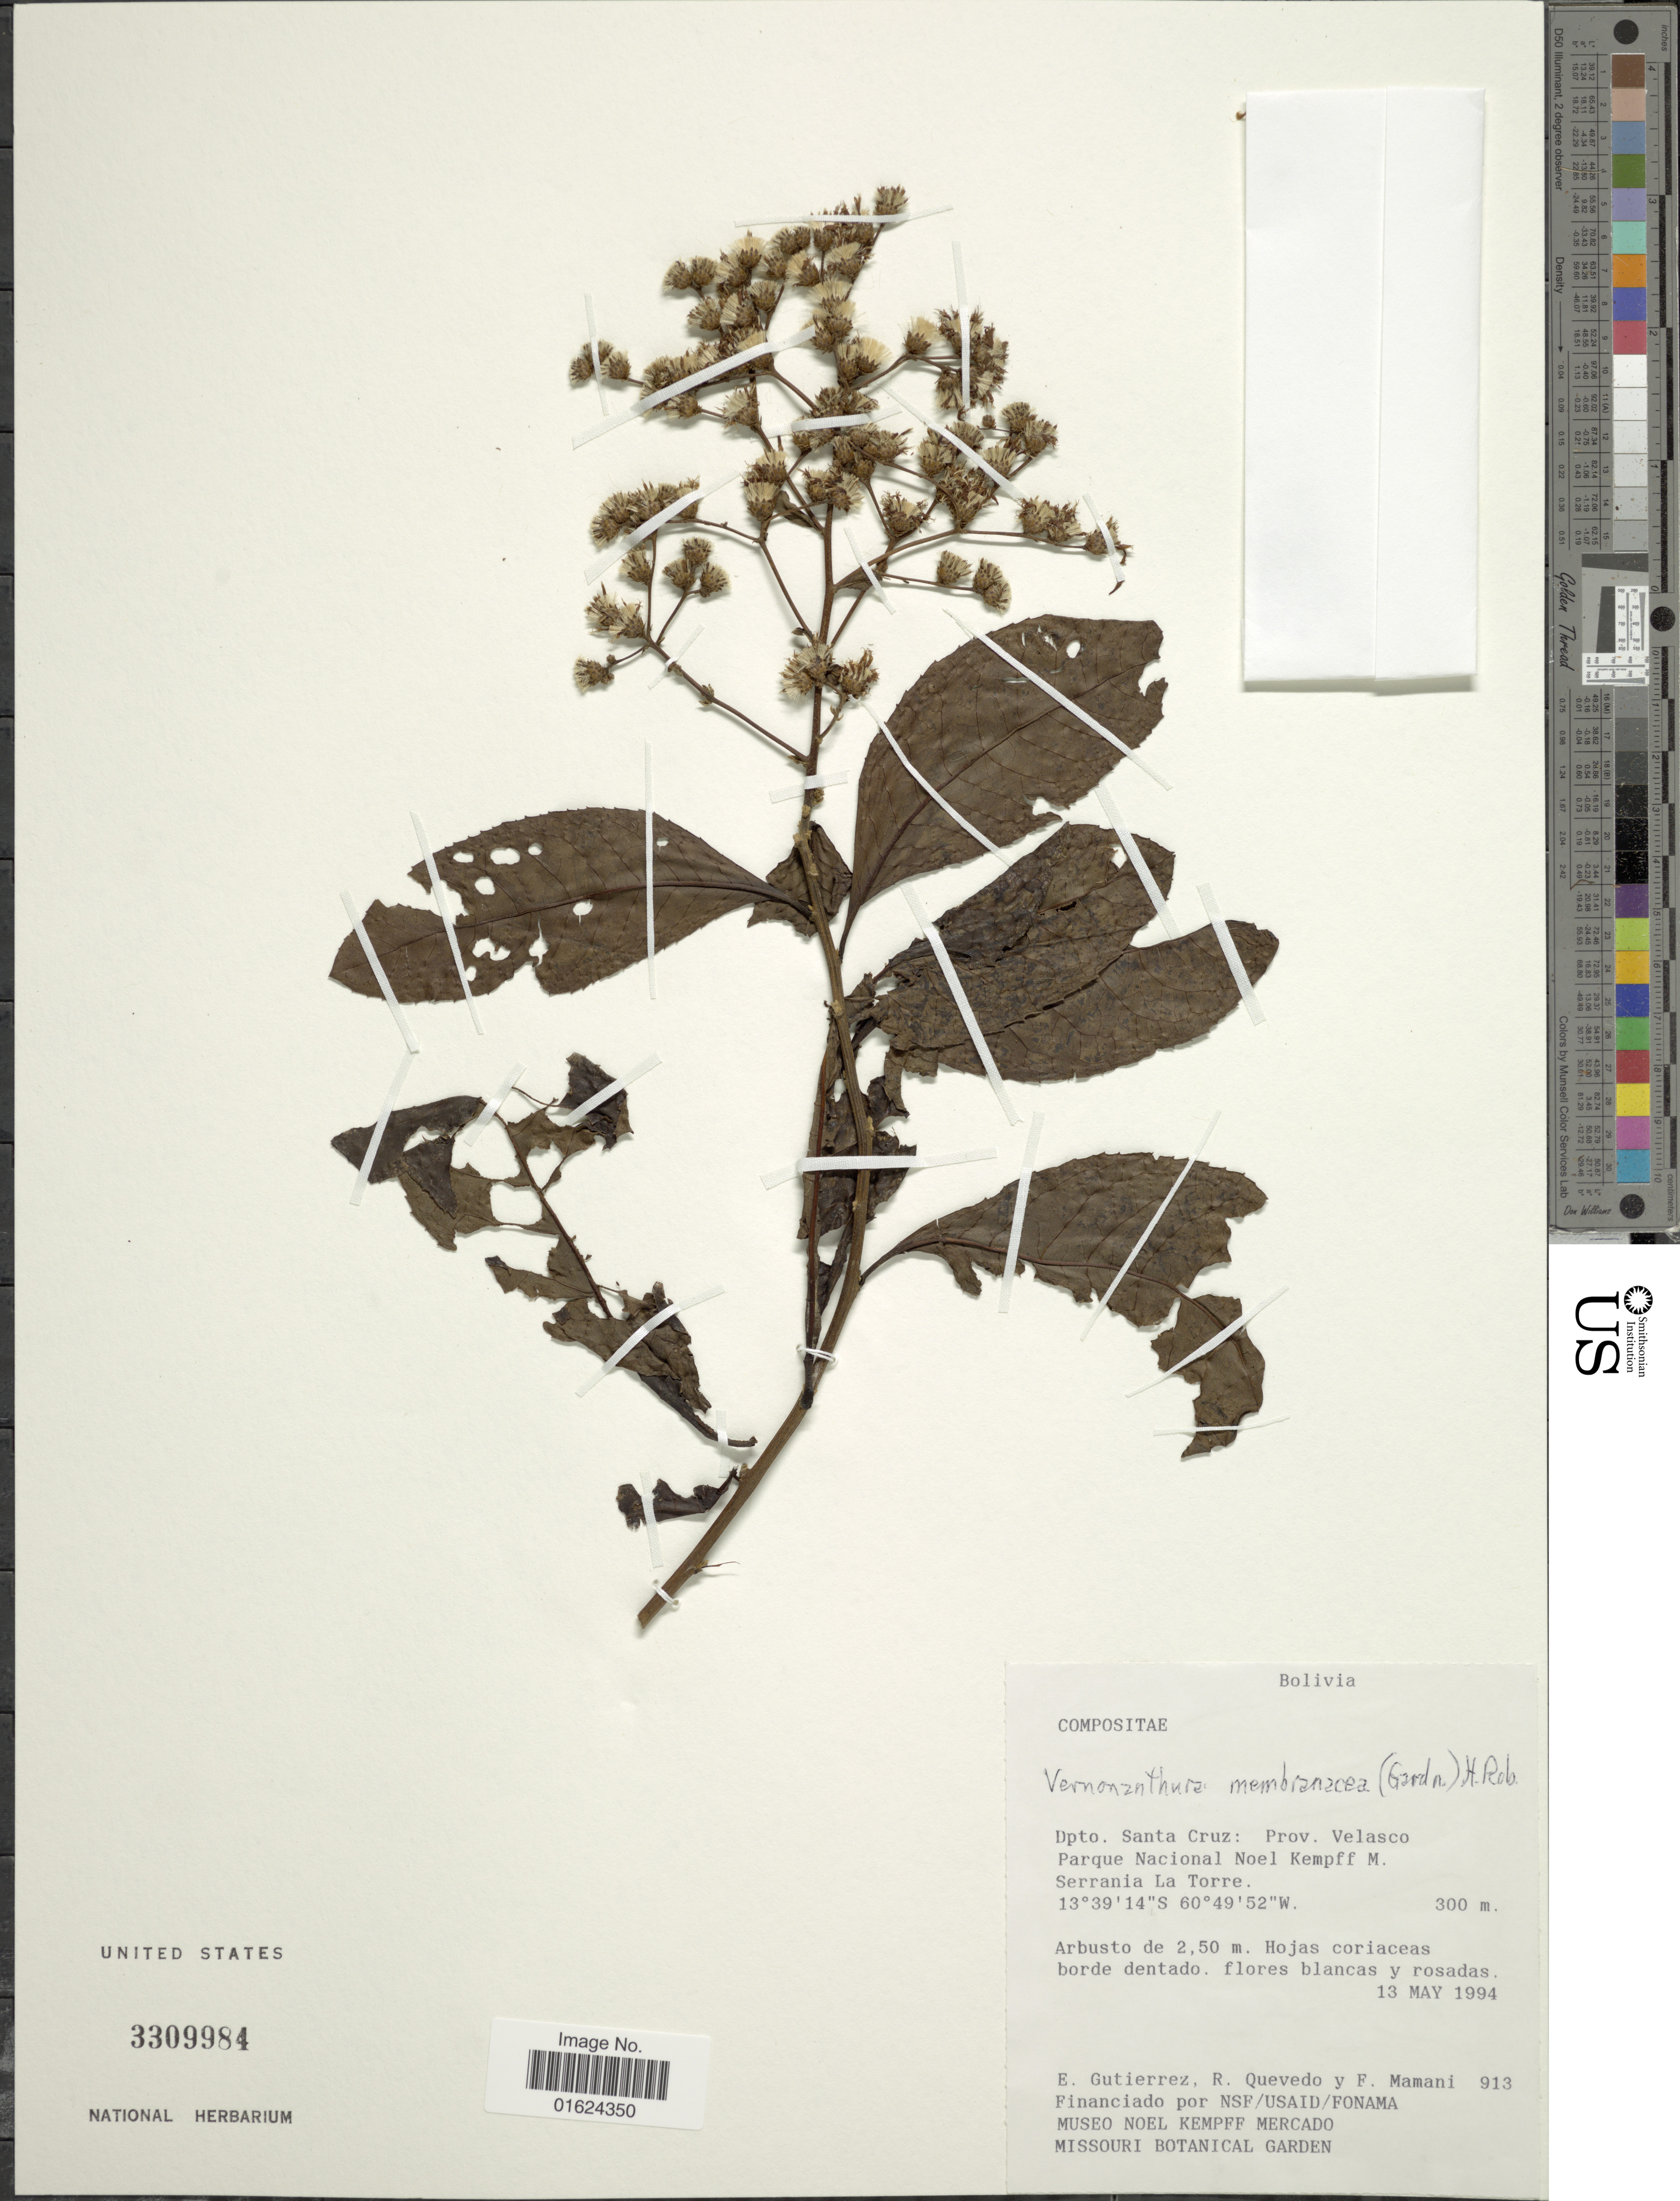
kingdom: Plantae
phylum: Tracheophyta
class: Magnoliopsida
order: Asterales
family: Asteraceae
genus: Vernonanthura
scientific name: Vernonanthura membranacea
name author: (Gardner) H. Rob.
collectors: E. Gutiérrez, R. Quevedo & F. Mamani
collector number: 913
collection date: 1994-05-13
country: Bolivia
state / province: Santa Cruz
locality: Dpto. Santa Cruz: Prov. Velasco. Parque Nacional Noel Kempff M. Serrania La Torre.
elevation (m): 300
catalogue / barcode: US 3309984